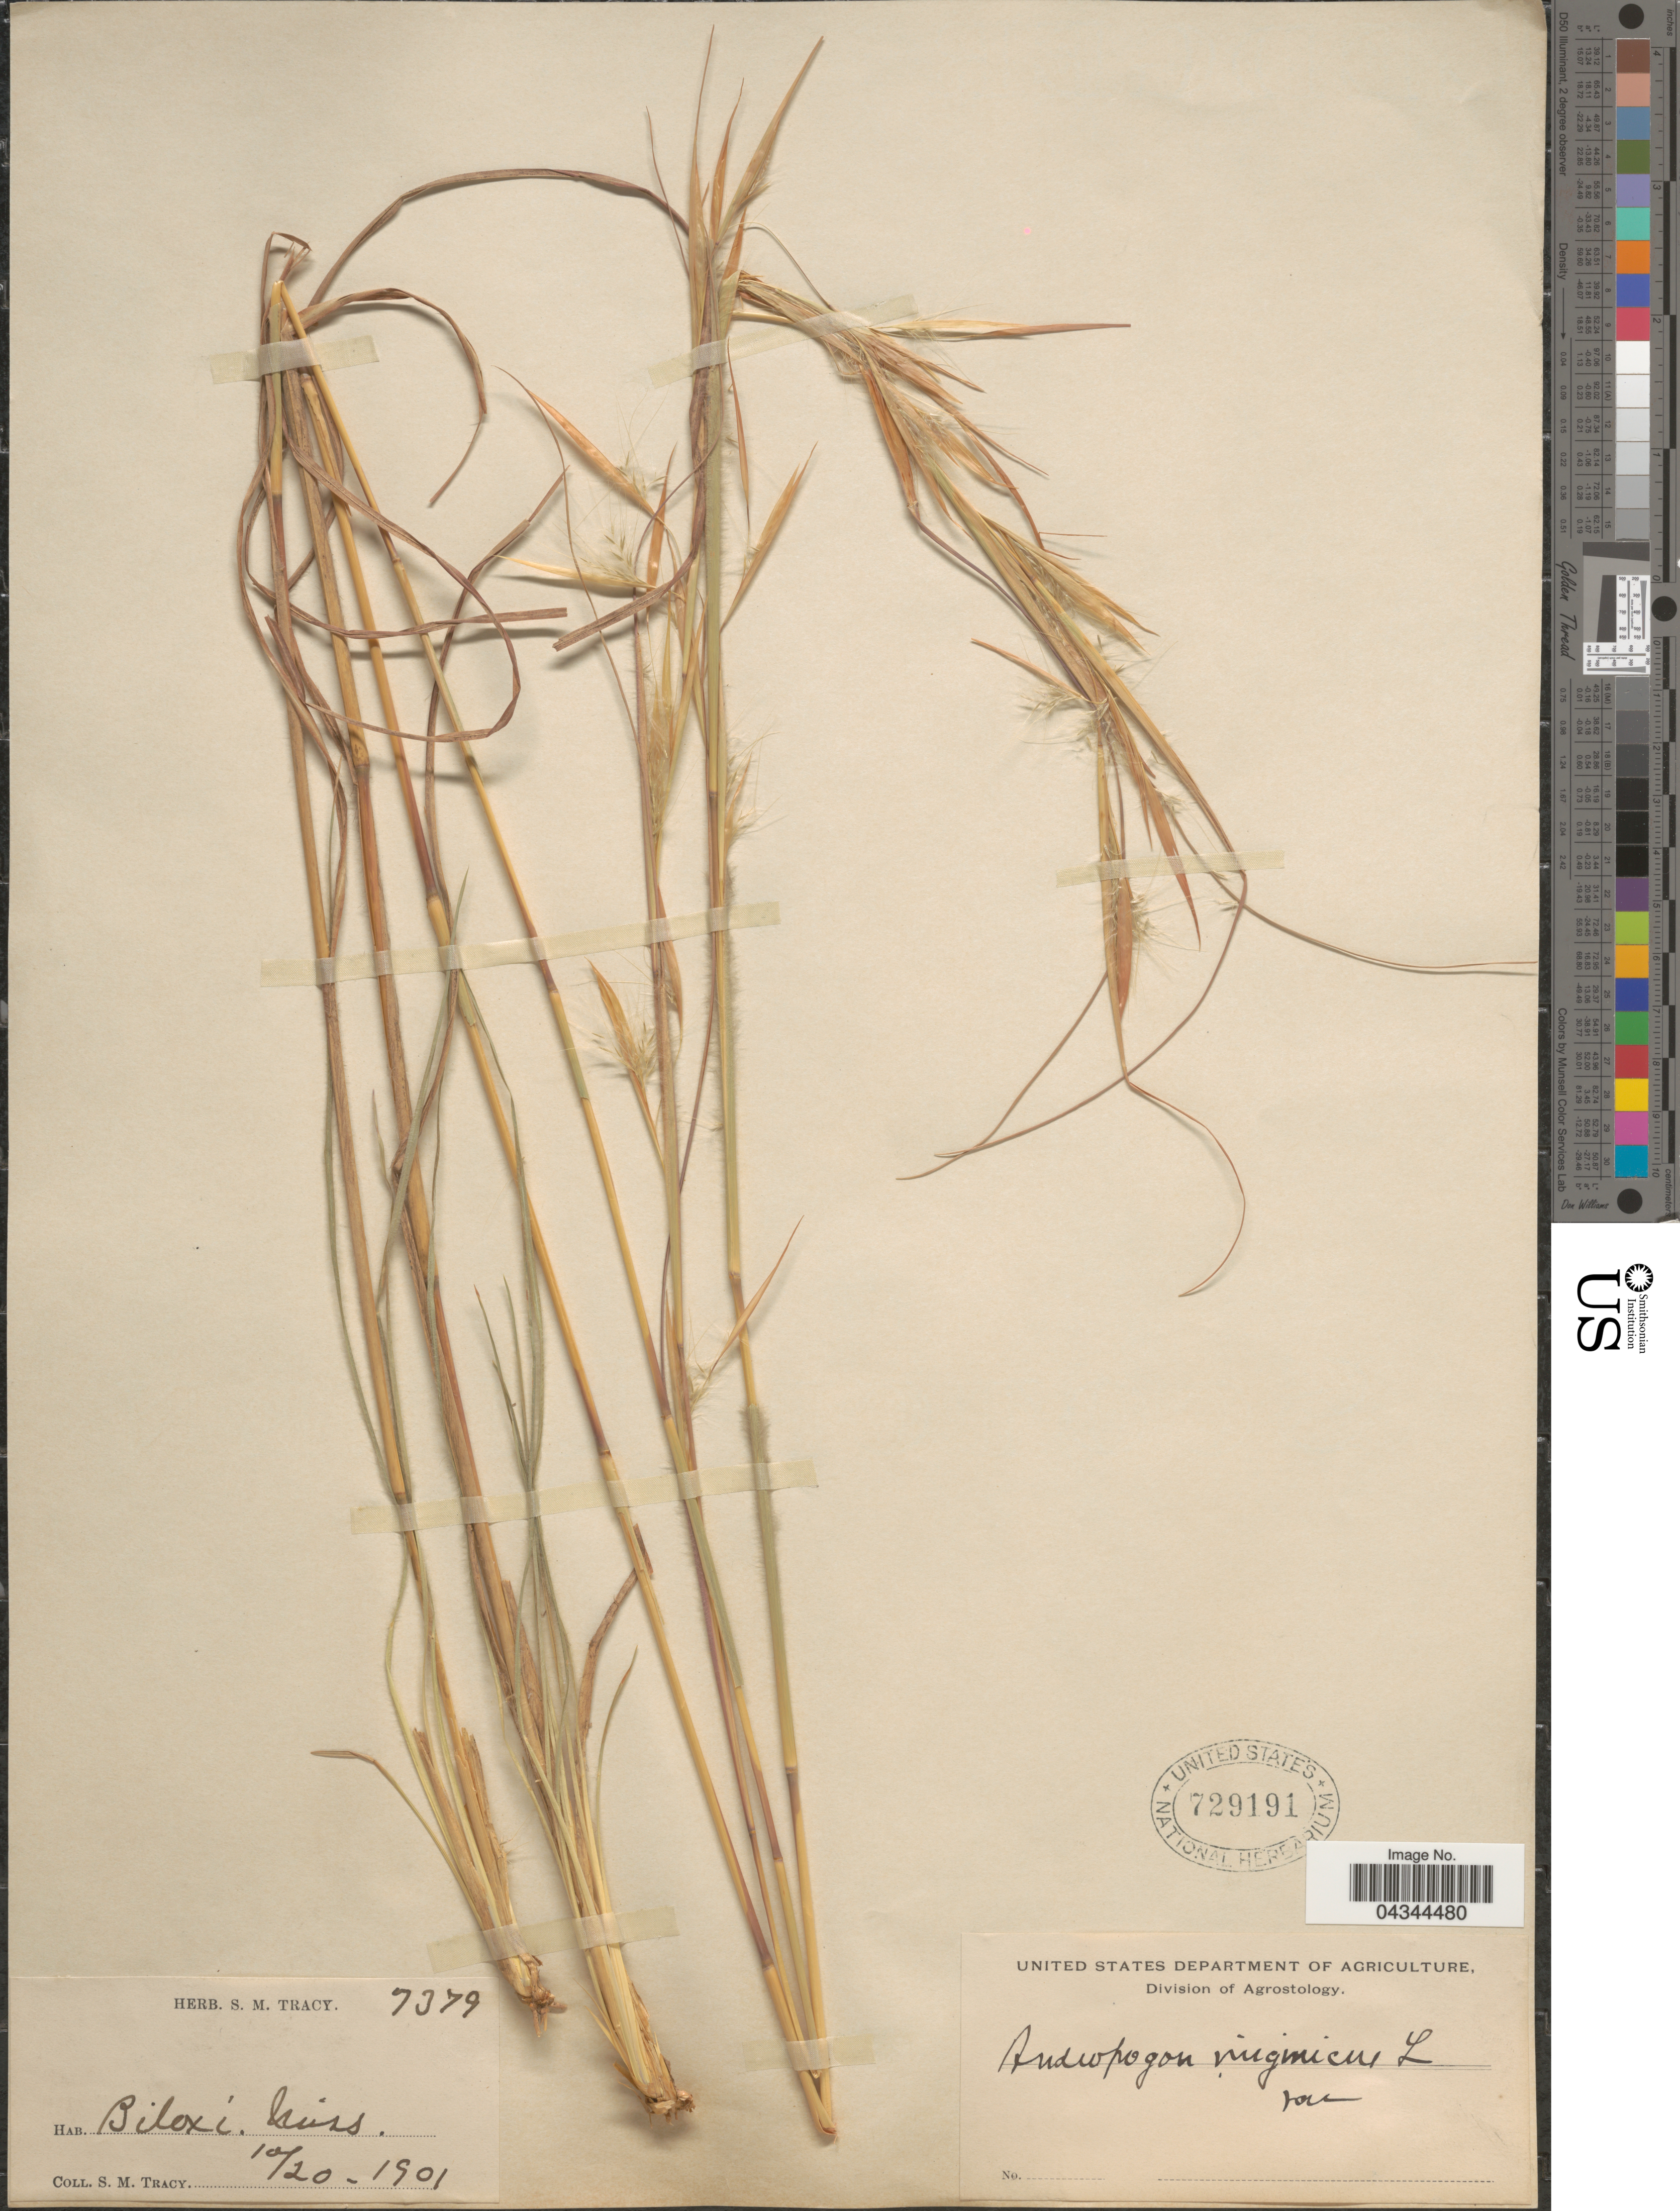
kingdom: Plantae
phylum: Tracheophyta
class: Liliopsida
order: Poales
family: Poaceae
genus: Andropogon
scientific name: Andropogon virginicus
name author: L.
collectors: S. M. Tracy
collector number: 7379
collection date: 1901-10-20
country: United States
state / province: Mississippi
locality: Biloxi.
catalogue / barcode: US 729191